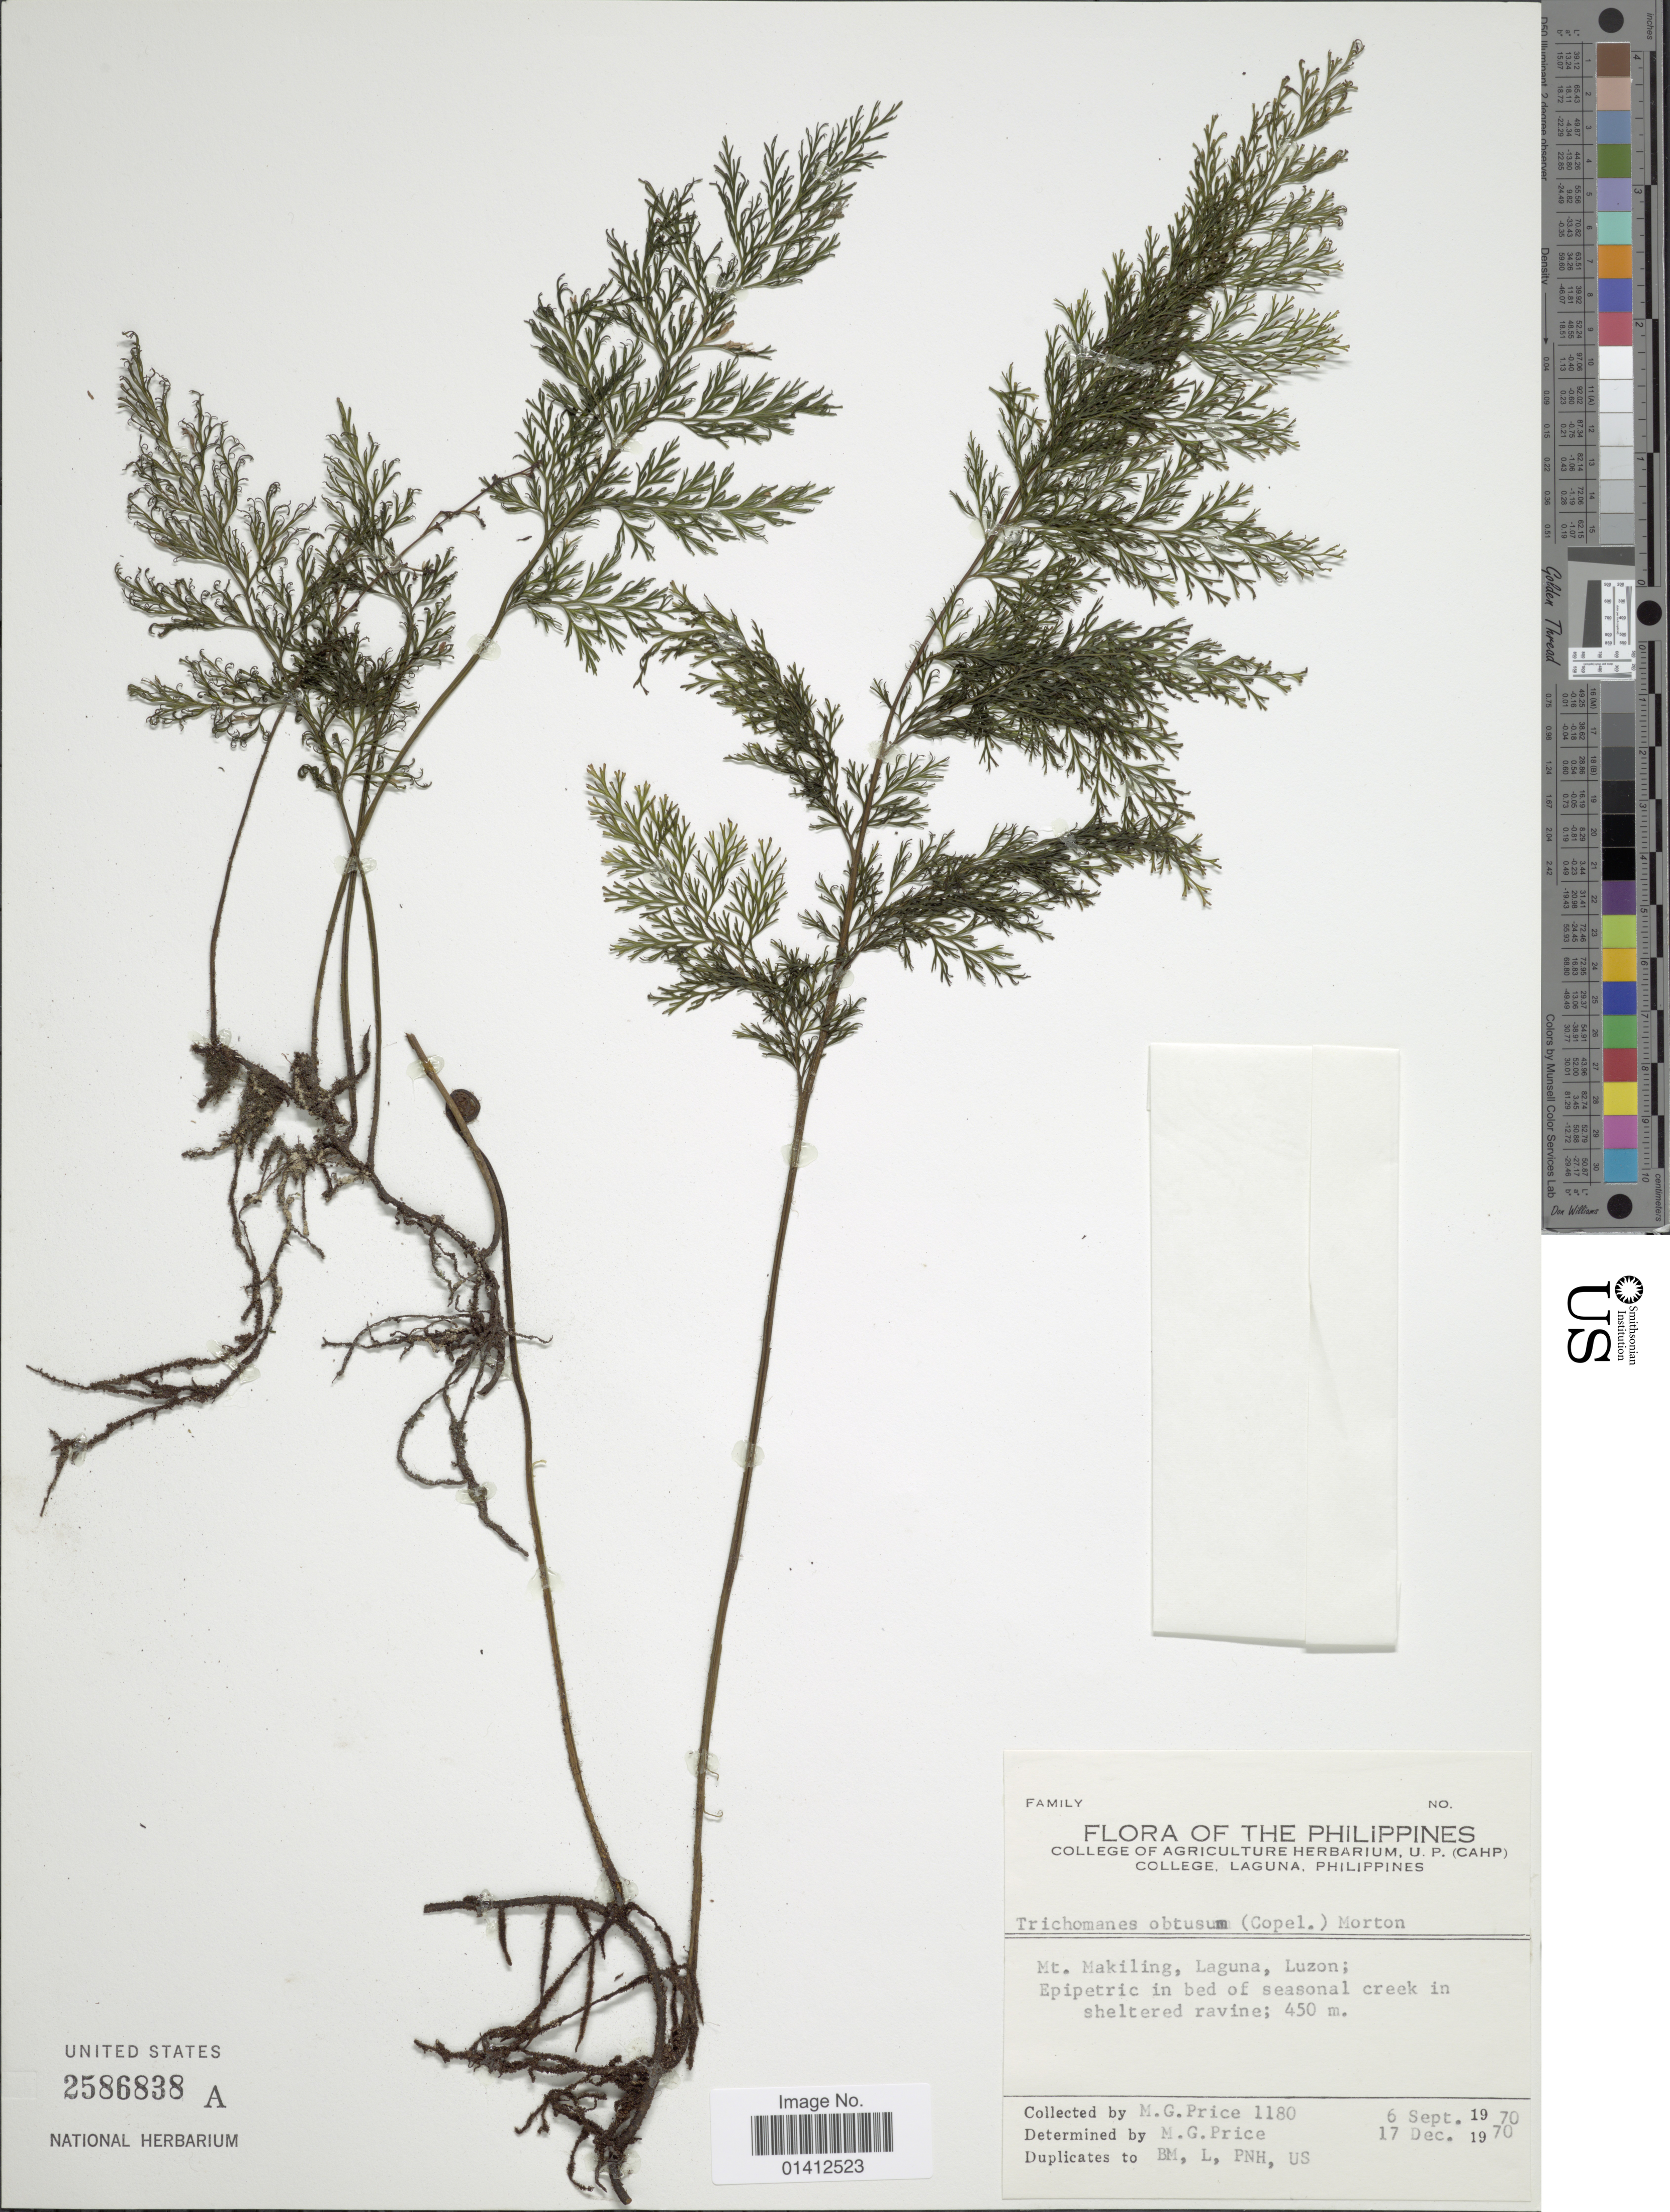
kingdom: Plantae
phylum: Tracheophyta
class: Polypodiopsida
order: Hymenophyllales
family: Hymenophyllaceae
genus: Vandenboschia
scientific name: Vandenboschia obtusa (Copel.) comb. ined.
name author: (Copel.)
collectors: M. G. Price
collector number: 1180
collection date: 1970-09-06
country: Philippines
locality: Mt Makiling, Laguna, Luzon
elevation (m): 450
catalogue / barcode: US 2586838A